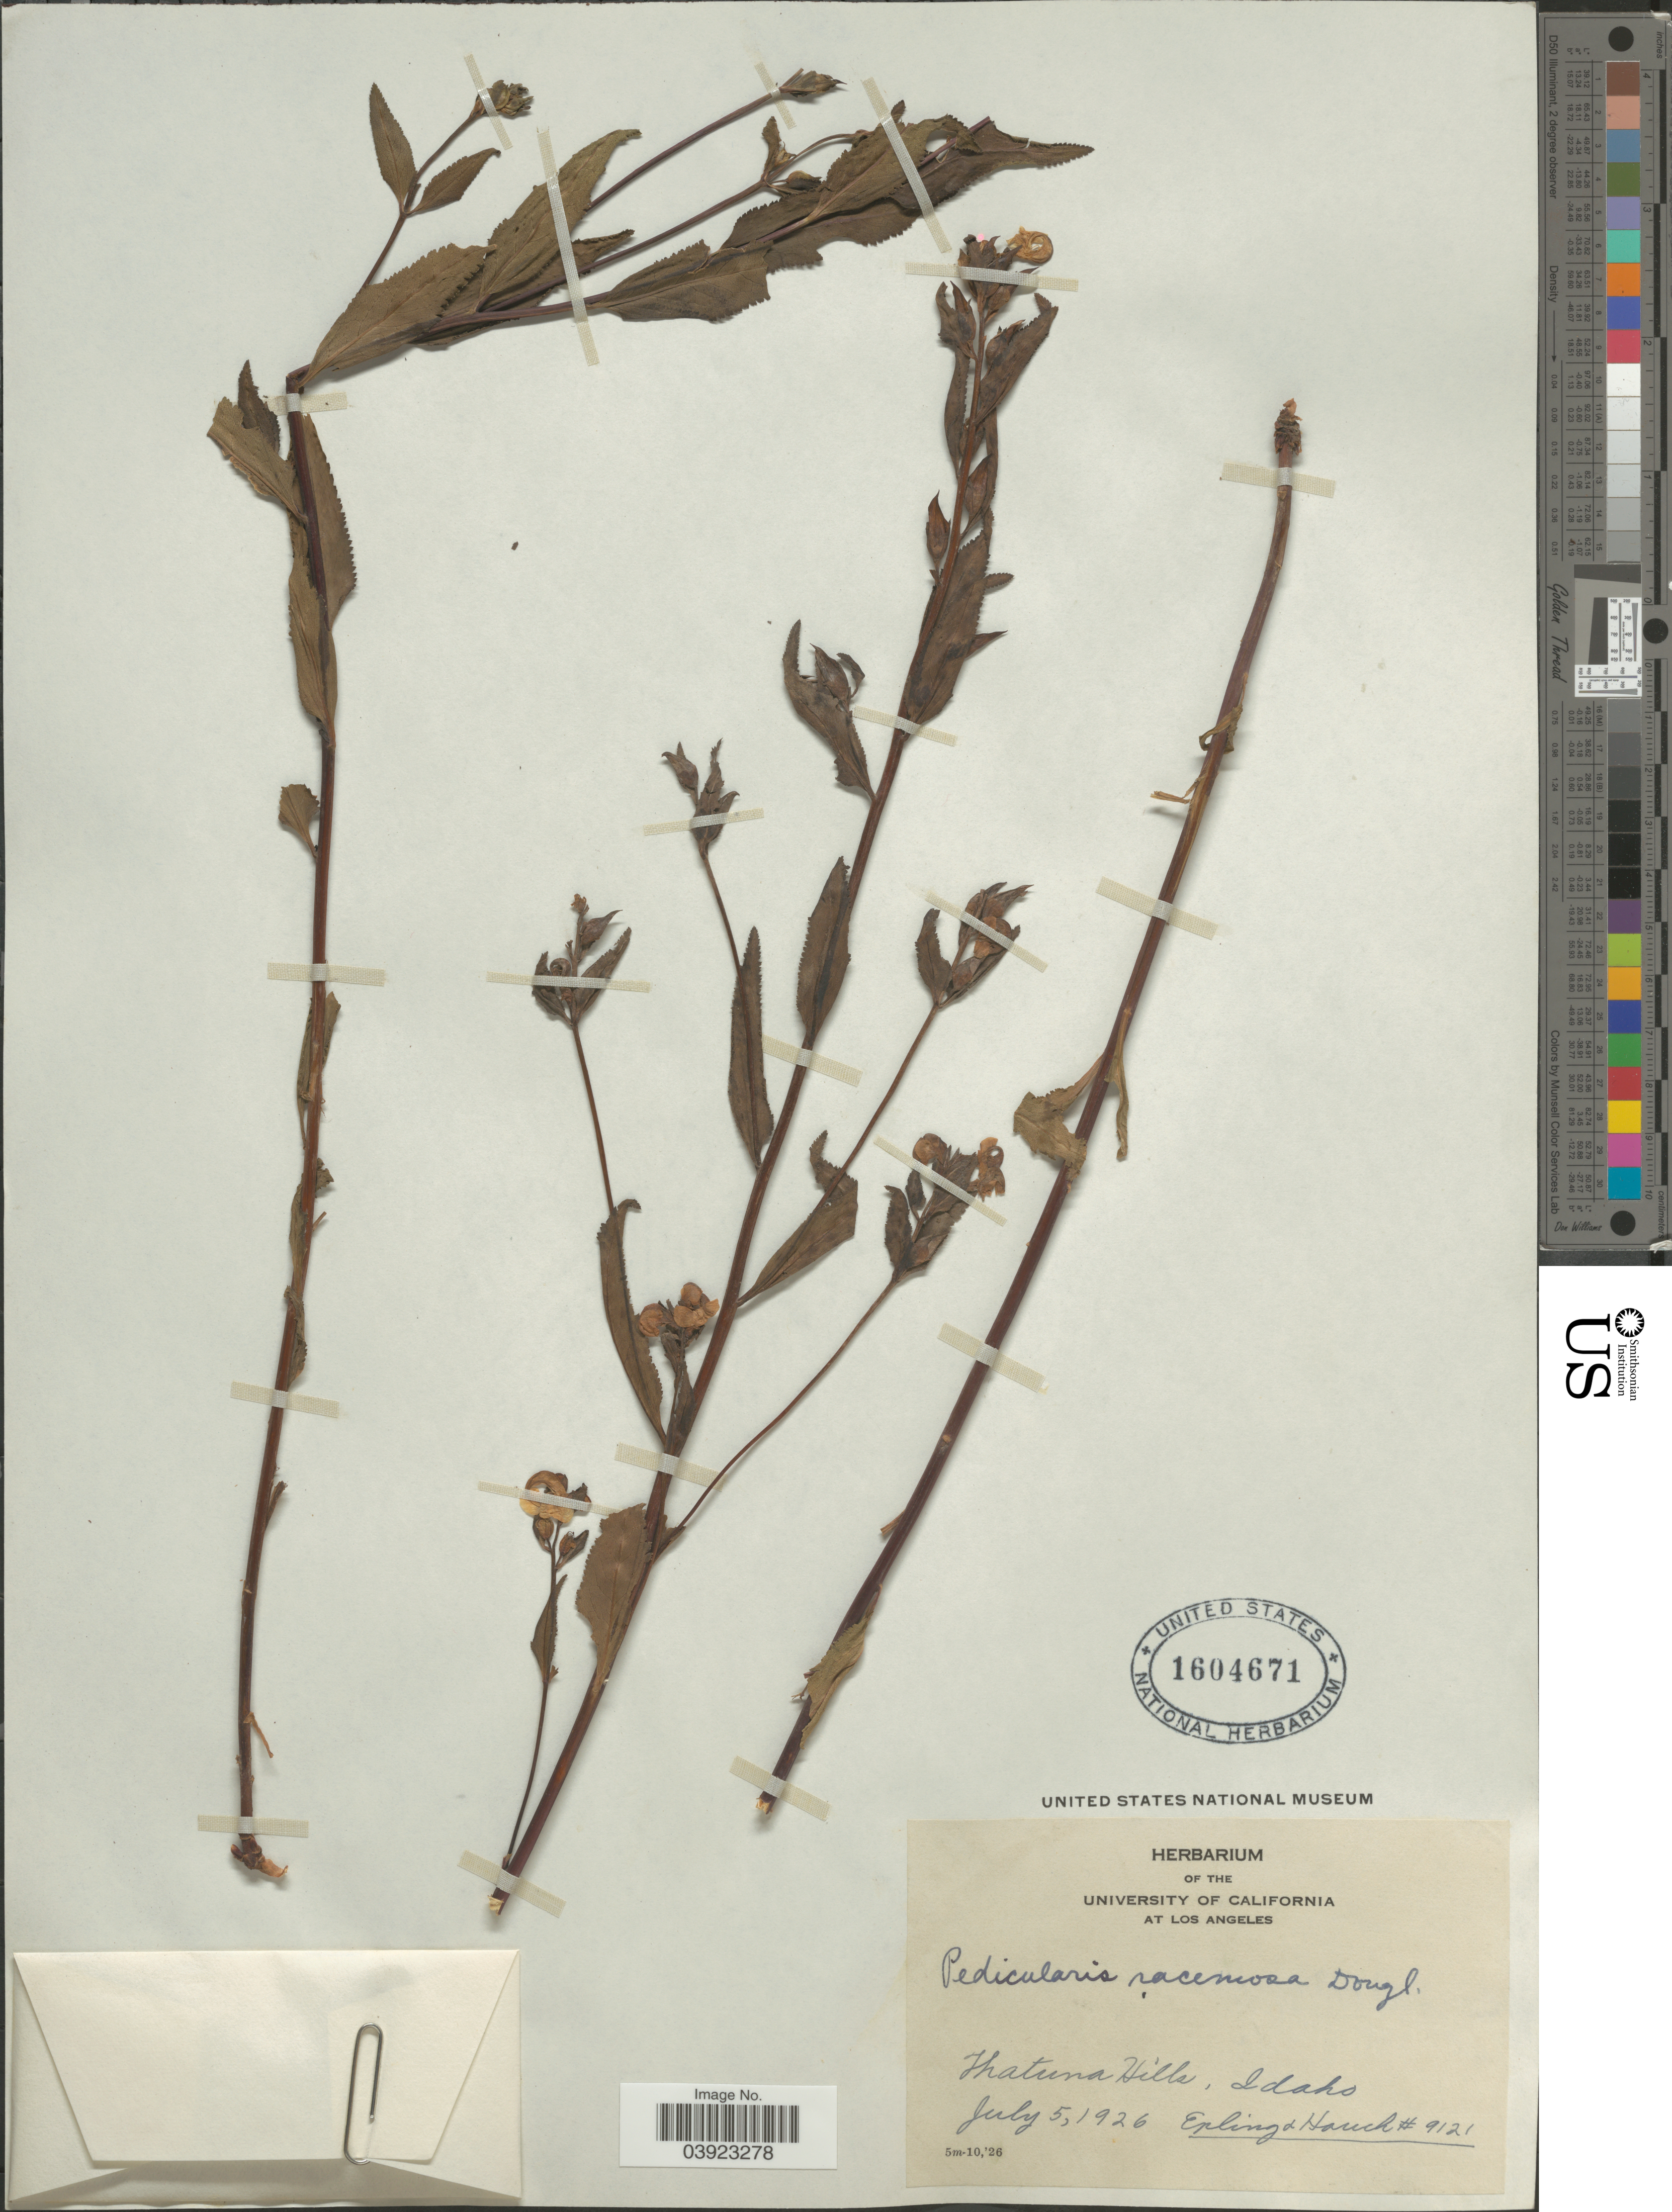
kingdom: Plantae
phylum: Tracheophyta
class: Magnoliopsida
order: Lamiales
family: Orobanchaceae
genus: Pedicularis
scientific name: Pedicularis racemosa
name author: Douglas ex Benth.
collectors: -- Epling & -. Hauch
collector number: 9121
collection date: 1926-07-05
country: United States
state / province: Idaho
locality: Thatuna Hills.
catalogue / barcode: US 1604671